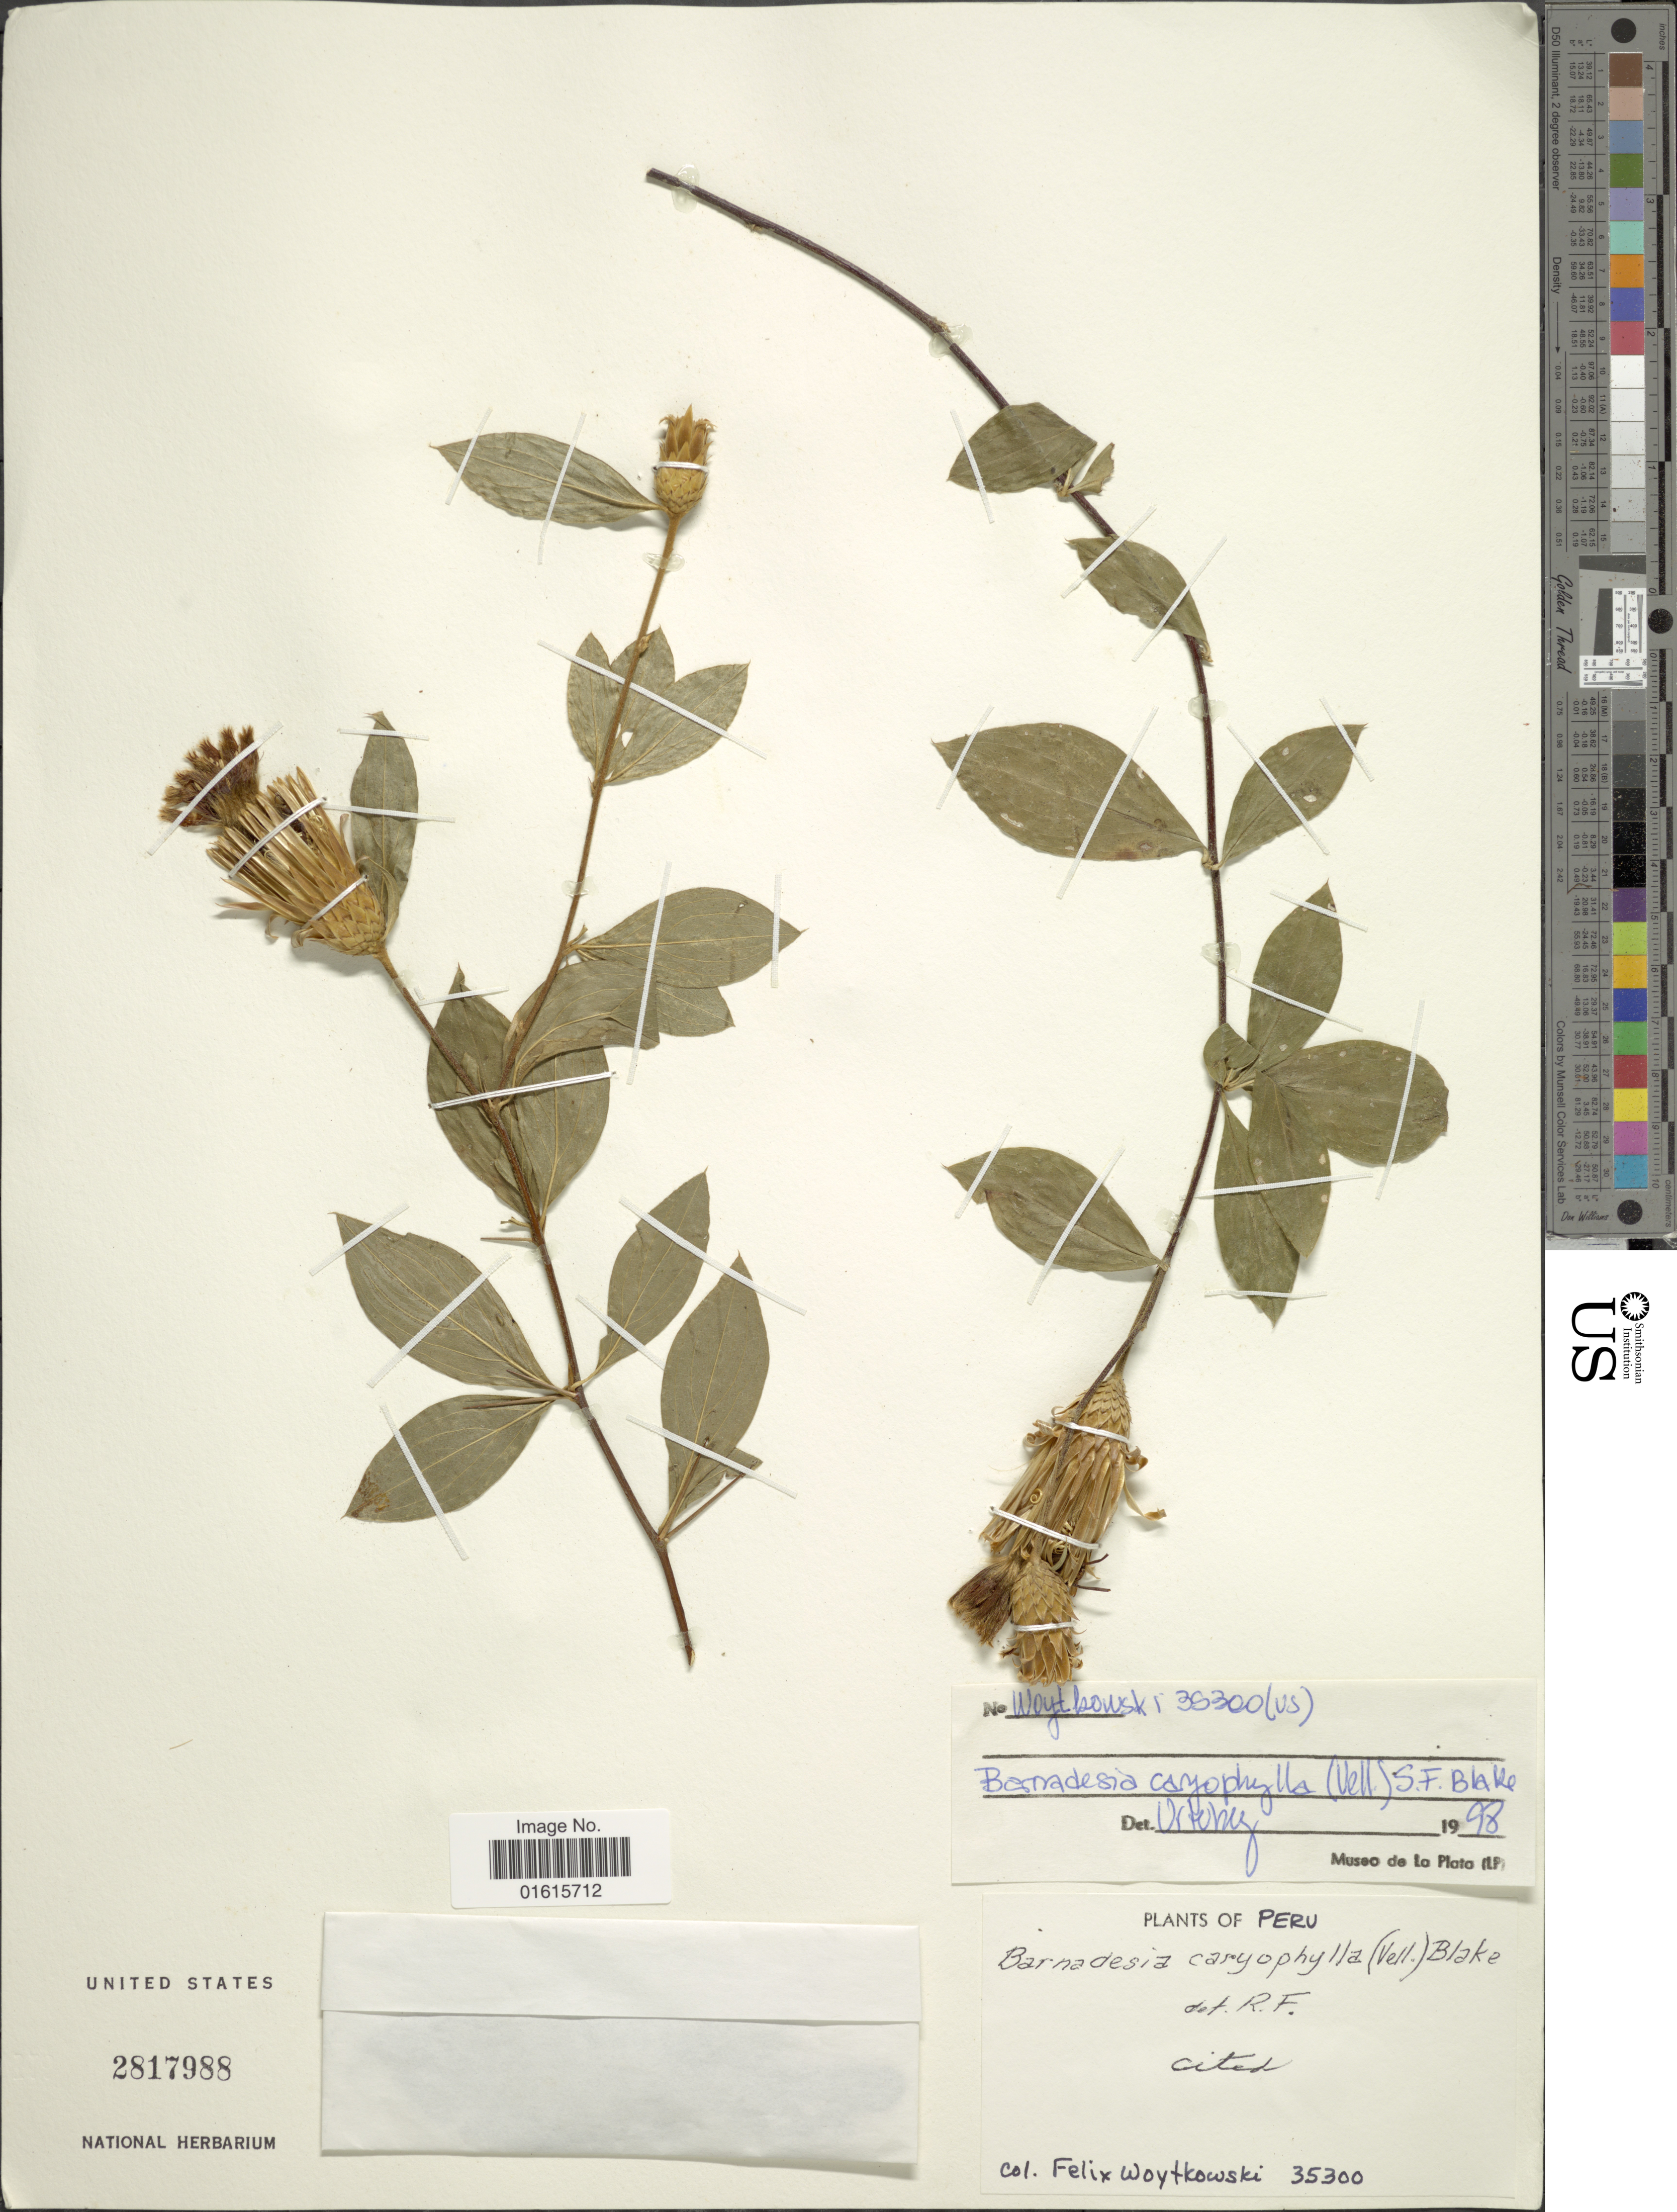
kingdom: Plantae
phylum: Tracheophyta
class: Magnoliopsida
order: Asterales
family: Asteraceae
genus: Barnadesia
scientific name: Barnadesia caryophylla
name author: (Vell.) S.F. Blake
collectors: F. Woytkowski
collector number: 35300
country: Peru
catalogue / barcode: US 2817988